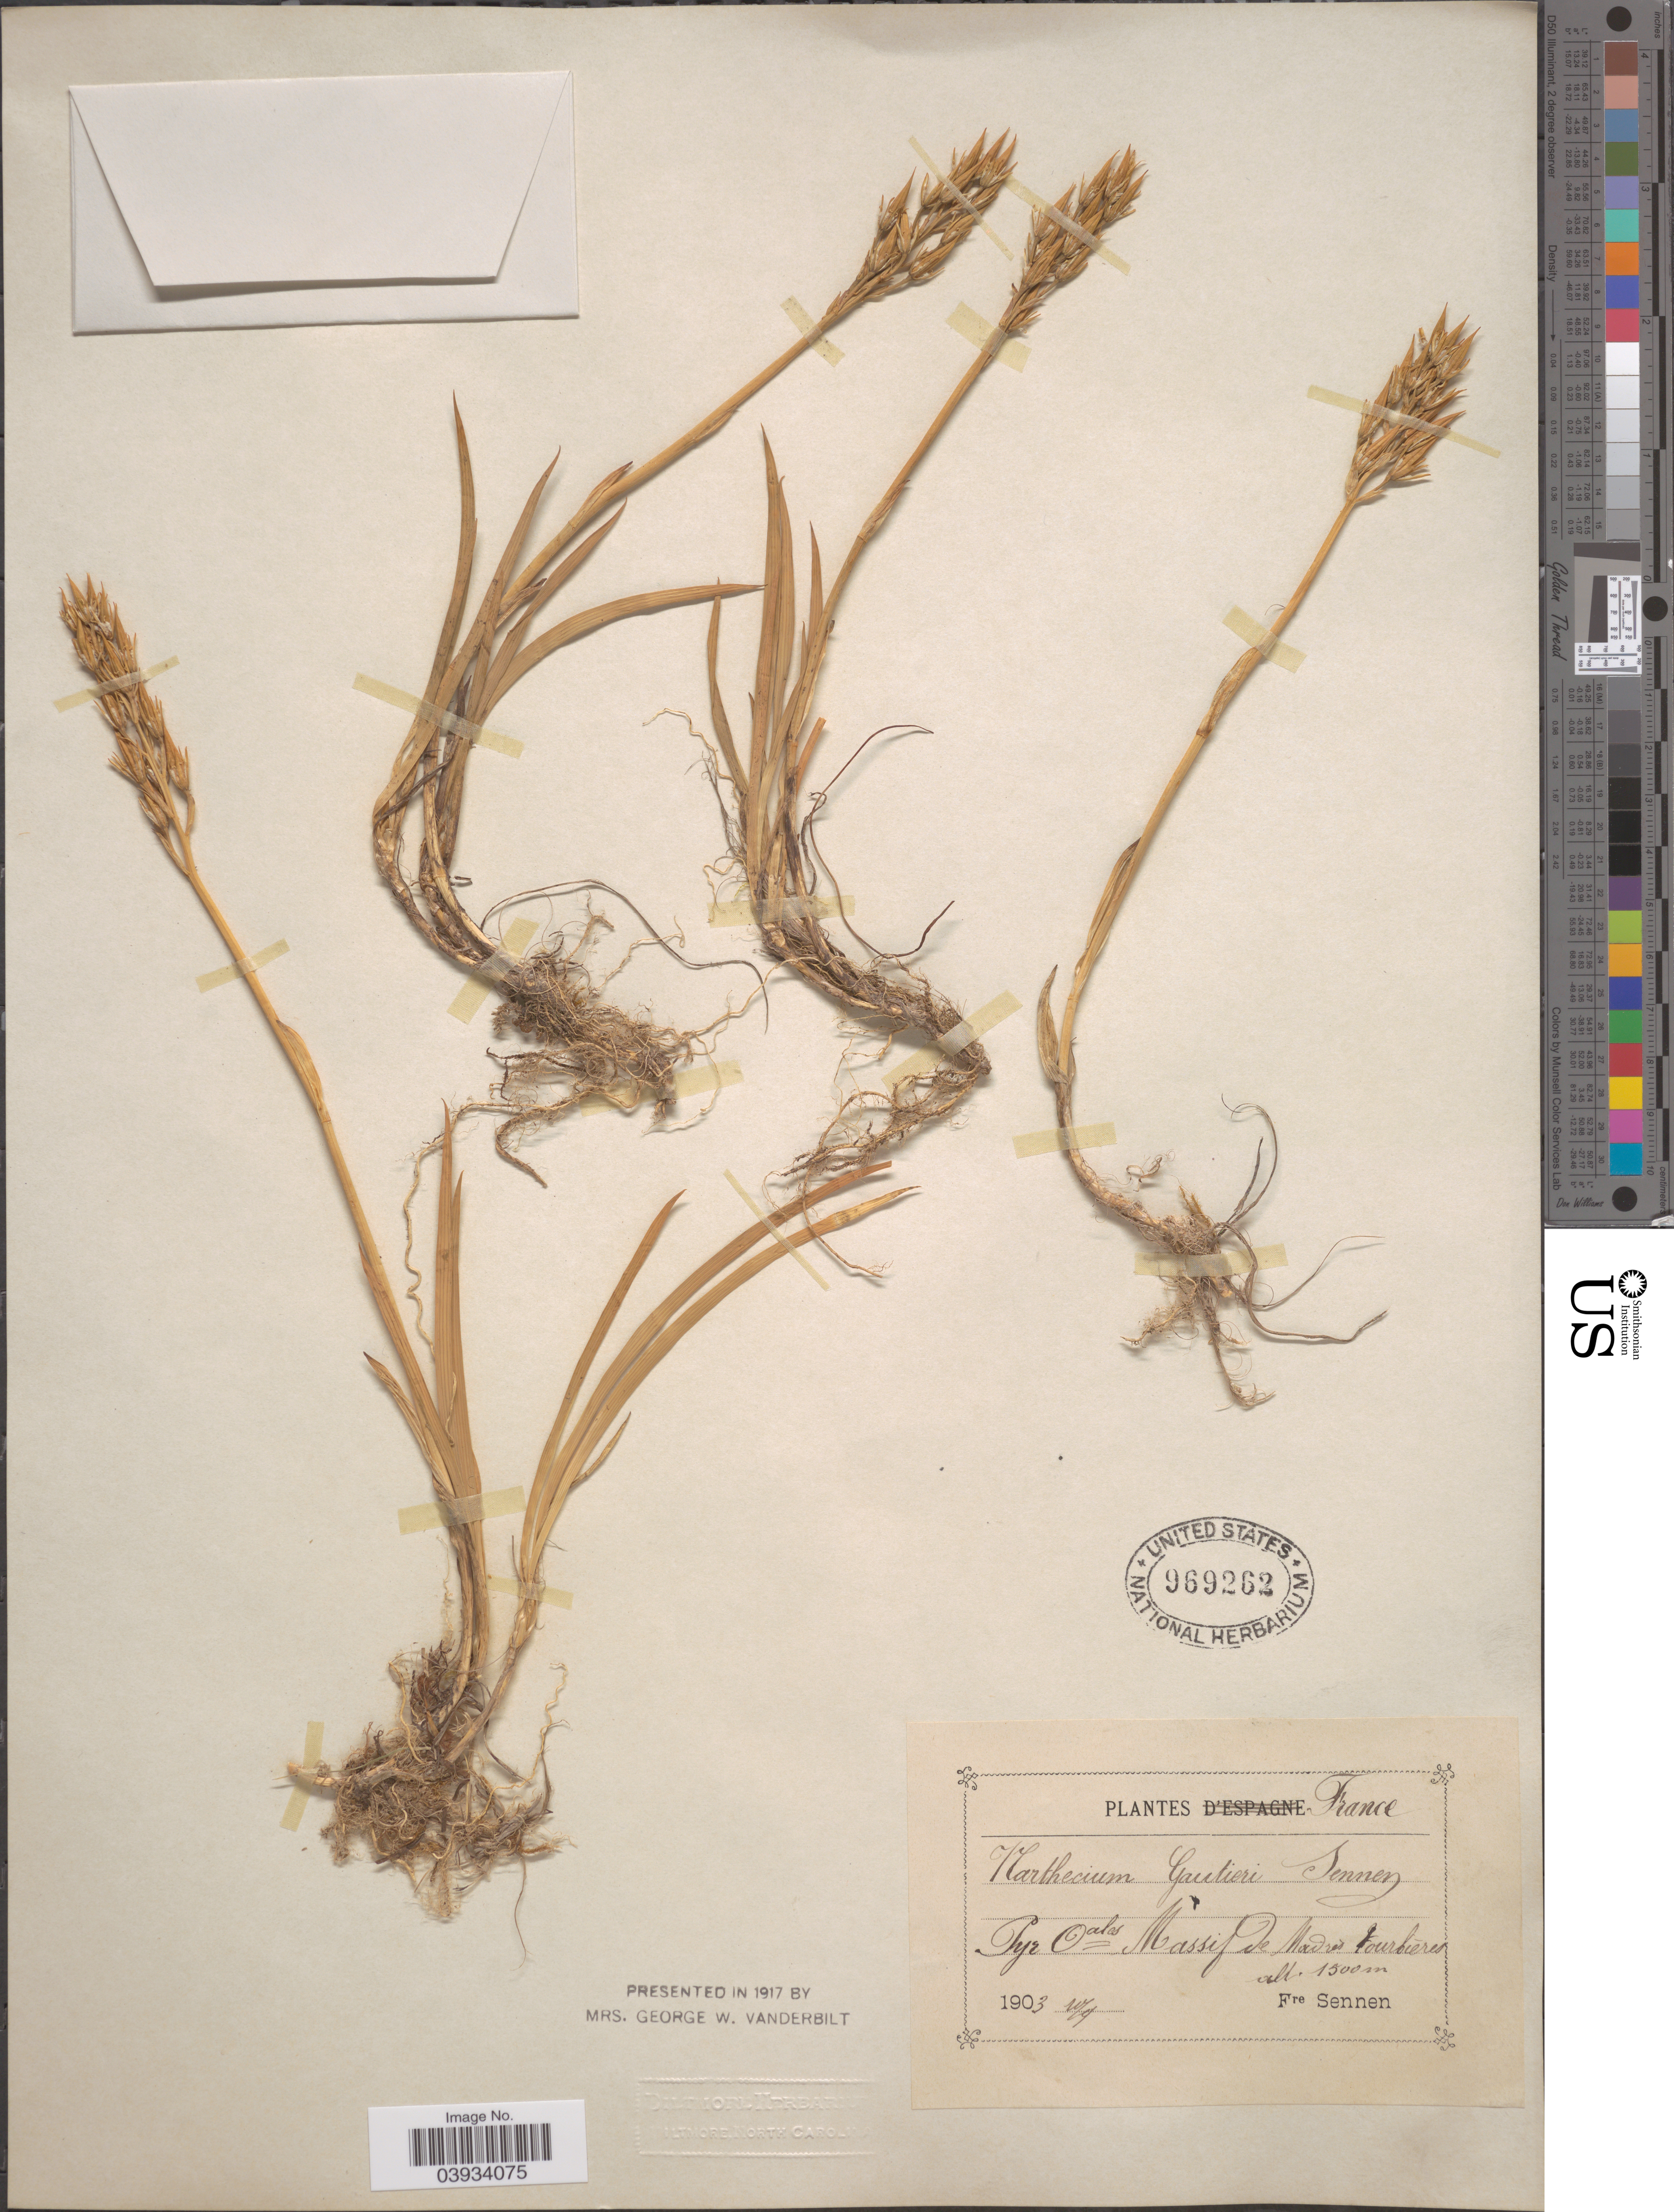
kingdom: Plantae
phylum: Tracheophyta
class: Liliopsida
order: Dioscoreales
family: Nartheciaceae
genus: Narthecium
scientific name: Narthecium gautieri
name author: Sennen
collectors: E. Sennen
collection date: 1903-09-10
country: France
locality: Pyr Oales. Massif de Madrés tourbiere.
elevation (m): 1500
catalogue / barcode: US 969262